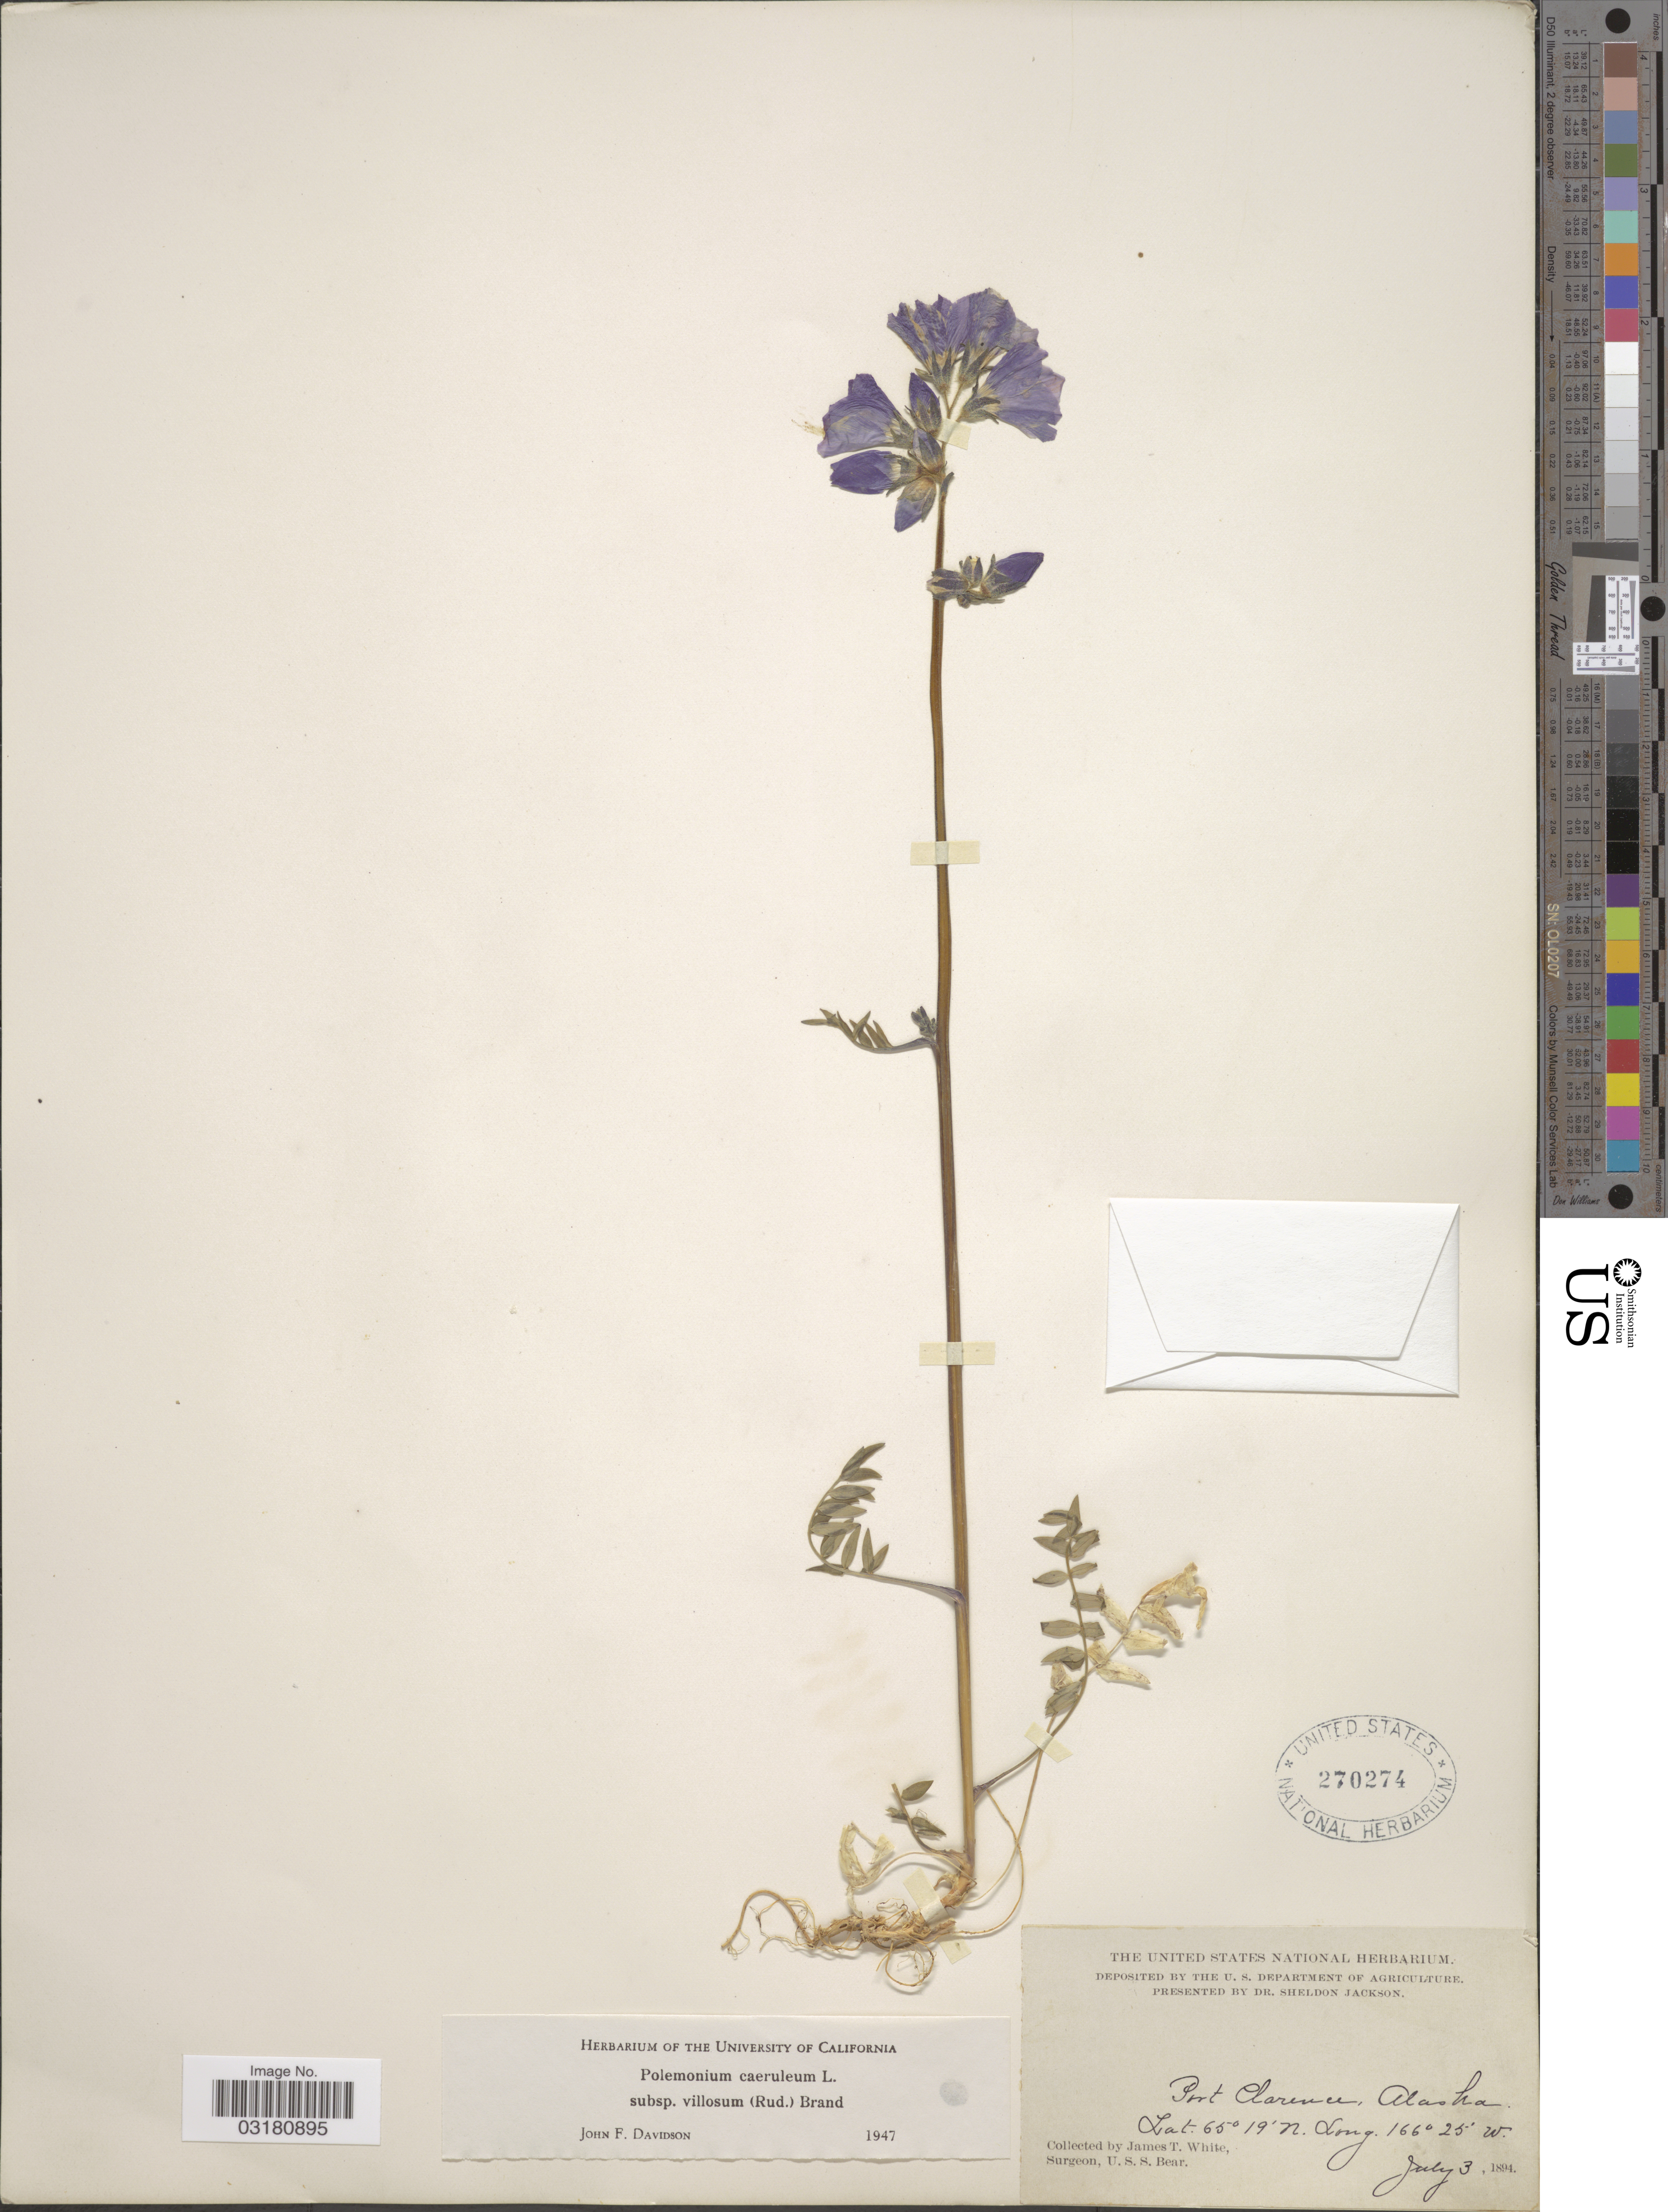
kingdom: Plantae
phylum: Tracheophyta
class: Magnoliopsida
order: Ericales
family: Polemoniaceae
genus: Polemonium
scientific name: Polemonium caeruleum subsp. villosum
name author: (Rudolph ex Georgi) Brand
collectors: J. T. White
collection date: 1894-07-03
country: United States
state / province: Alaska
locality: Port Clarence.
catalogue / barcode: US 270274